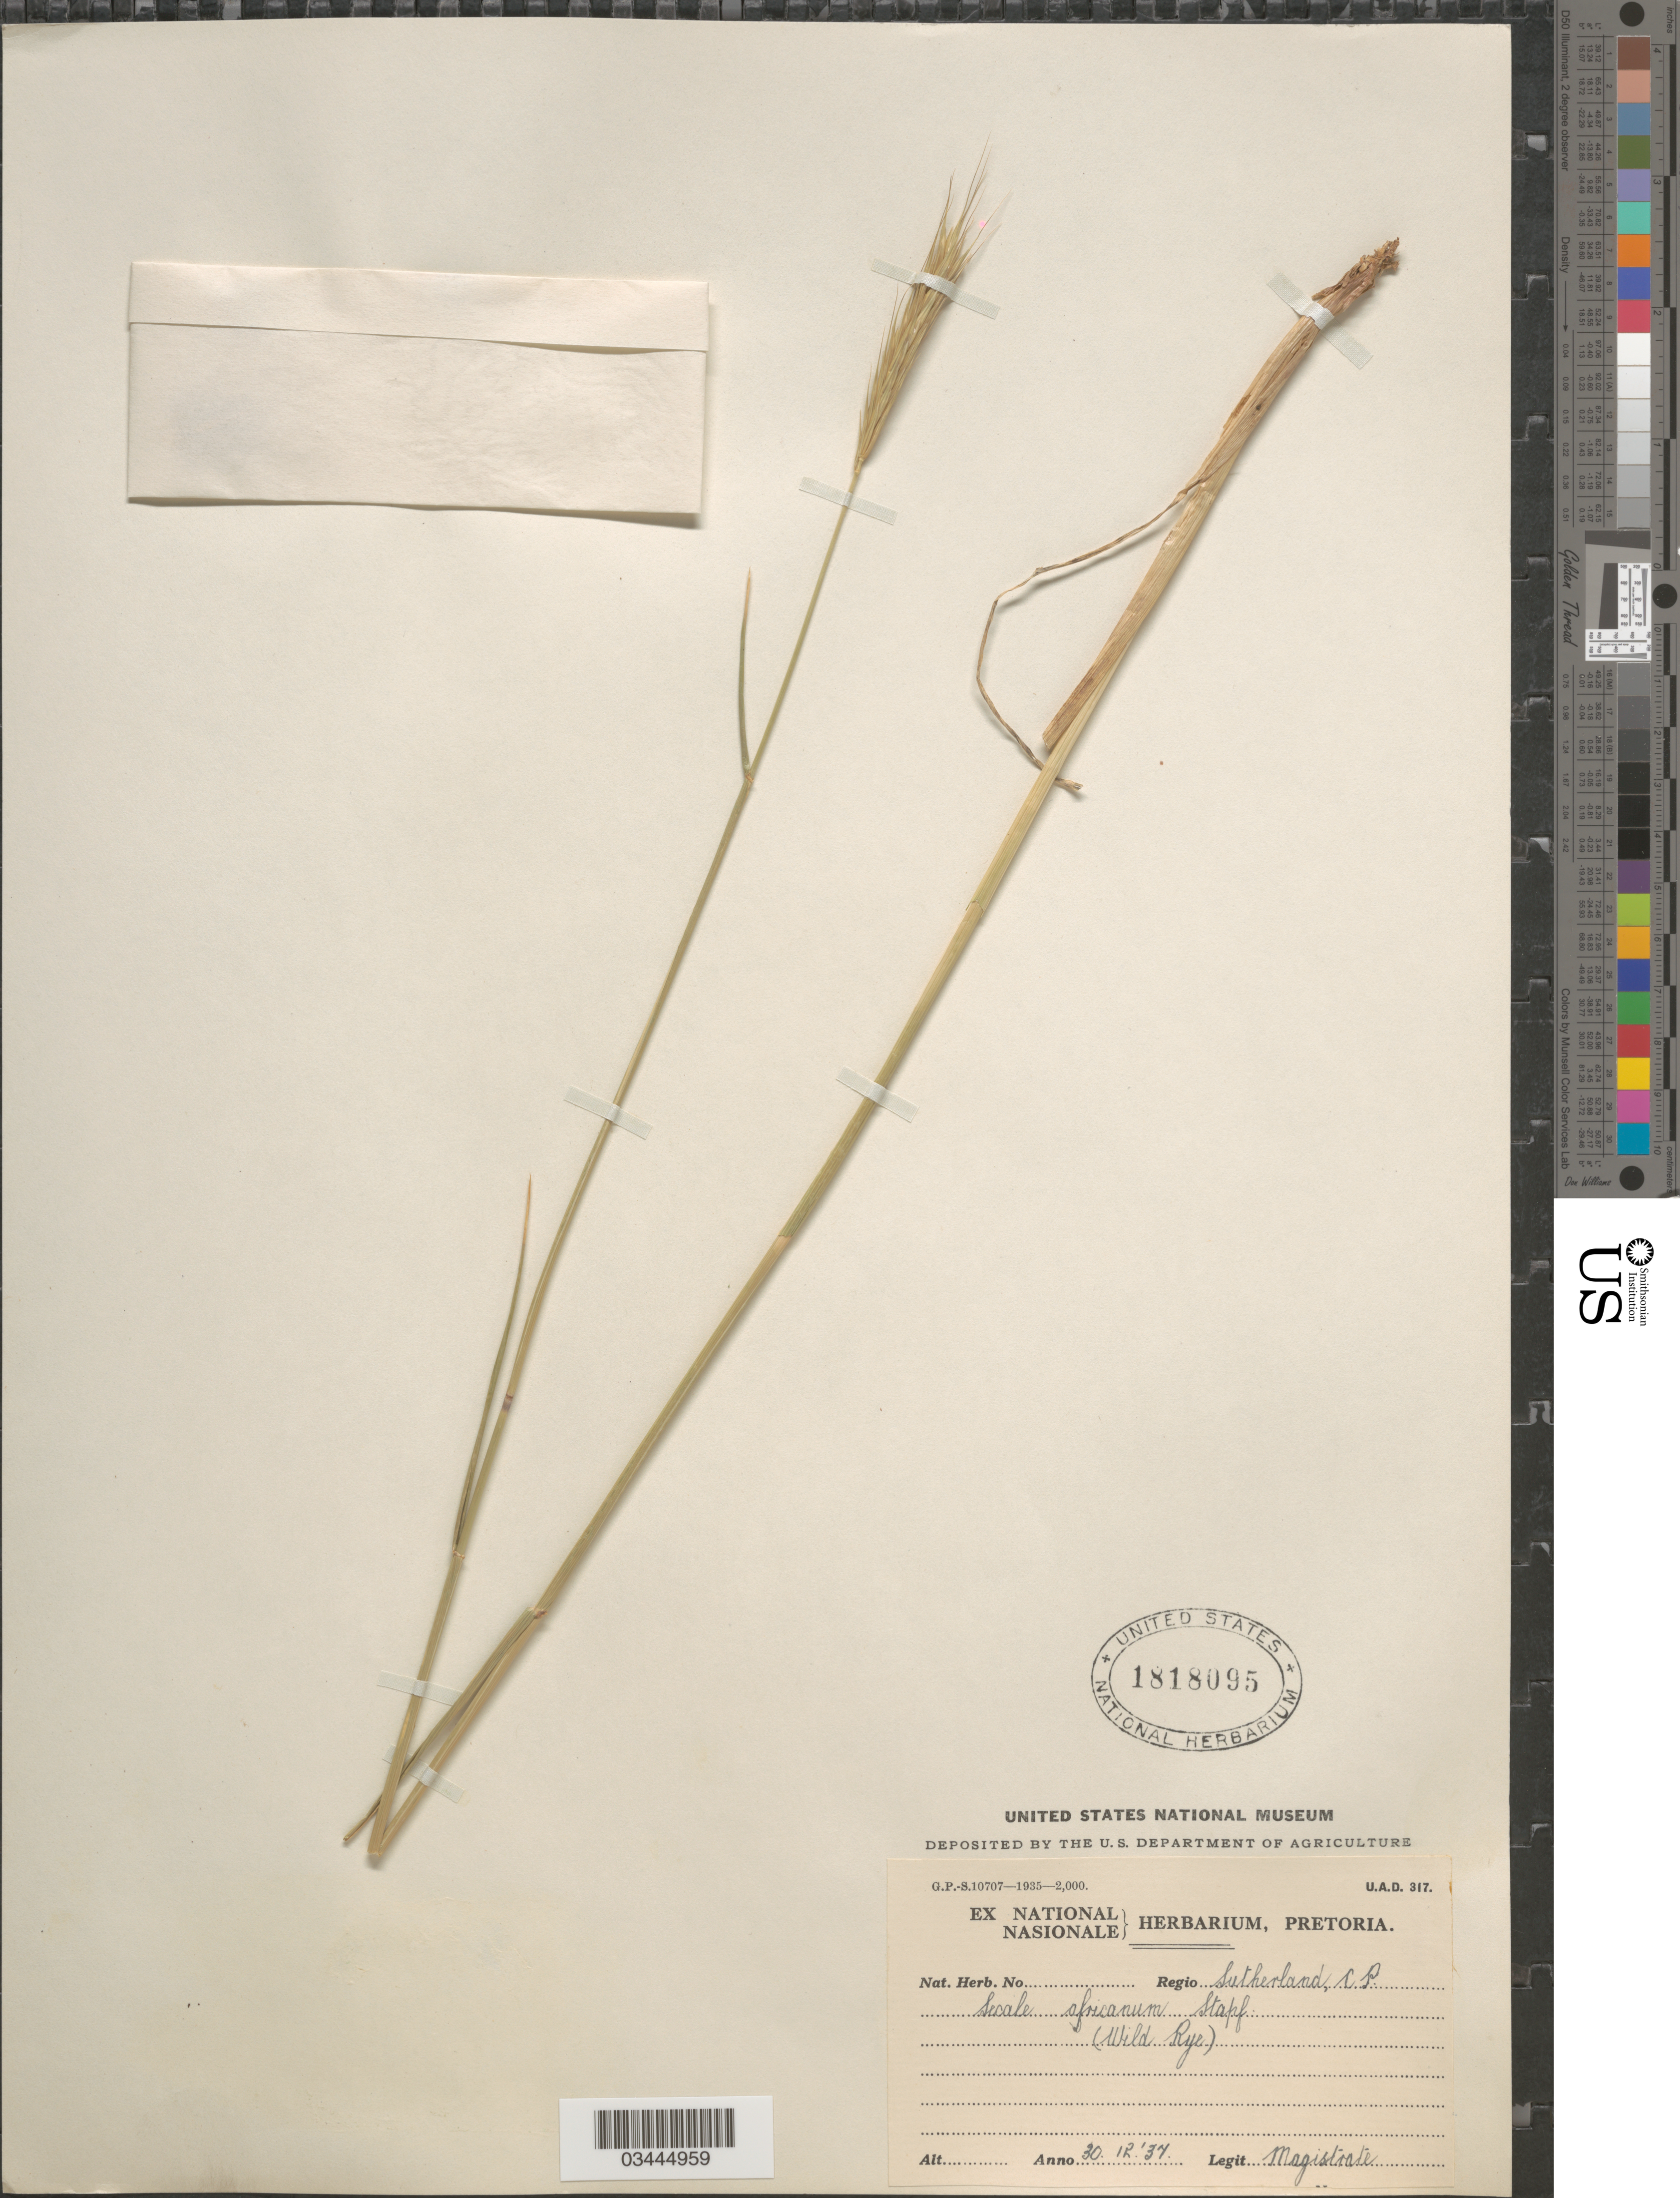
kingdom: Plantae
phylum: Tracheophyta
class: Liliopsida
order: Poales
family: Poaceae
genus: Secale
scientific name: Secale africanum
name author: Stapf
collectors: Magistrate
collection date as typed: Transcribed d/m/y: 30/12/37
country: South Africa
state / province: Northern Cape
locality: Regio Sutherland.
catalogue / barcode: US 1818095